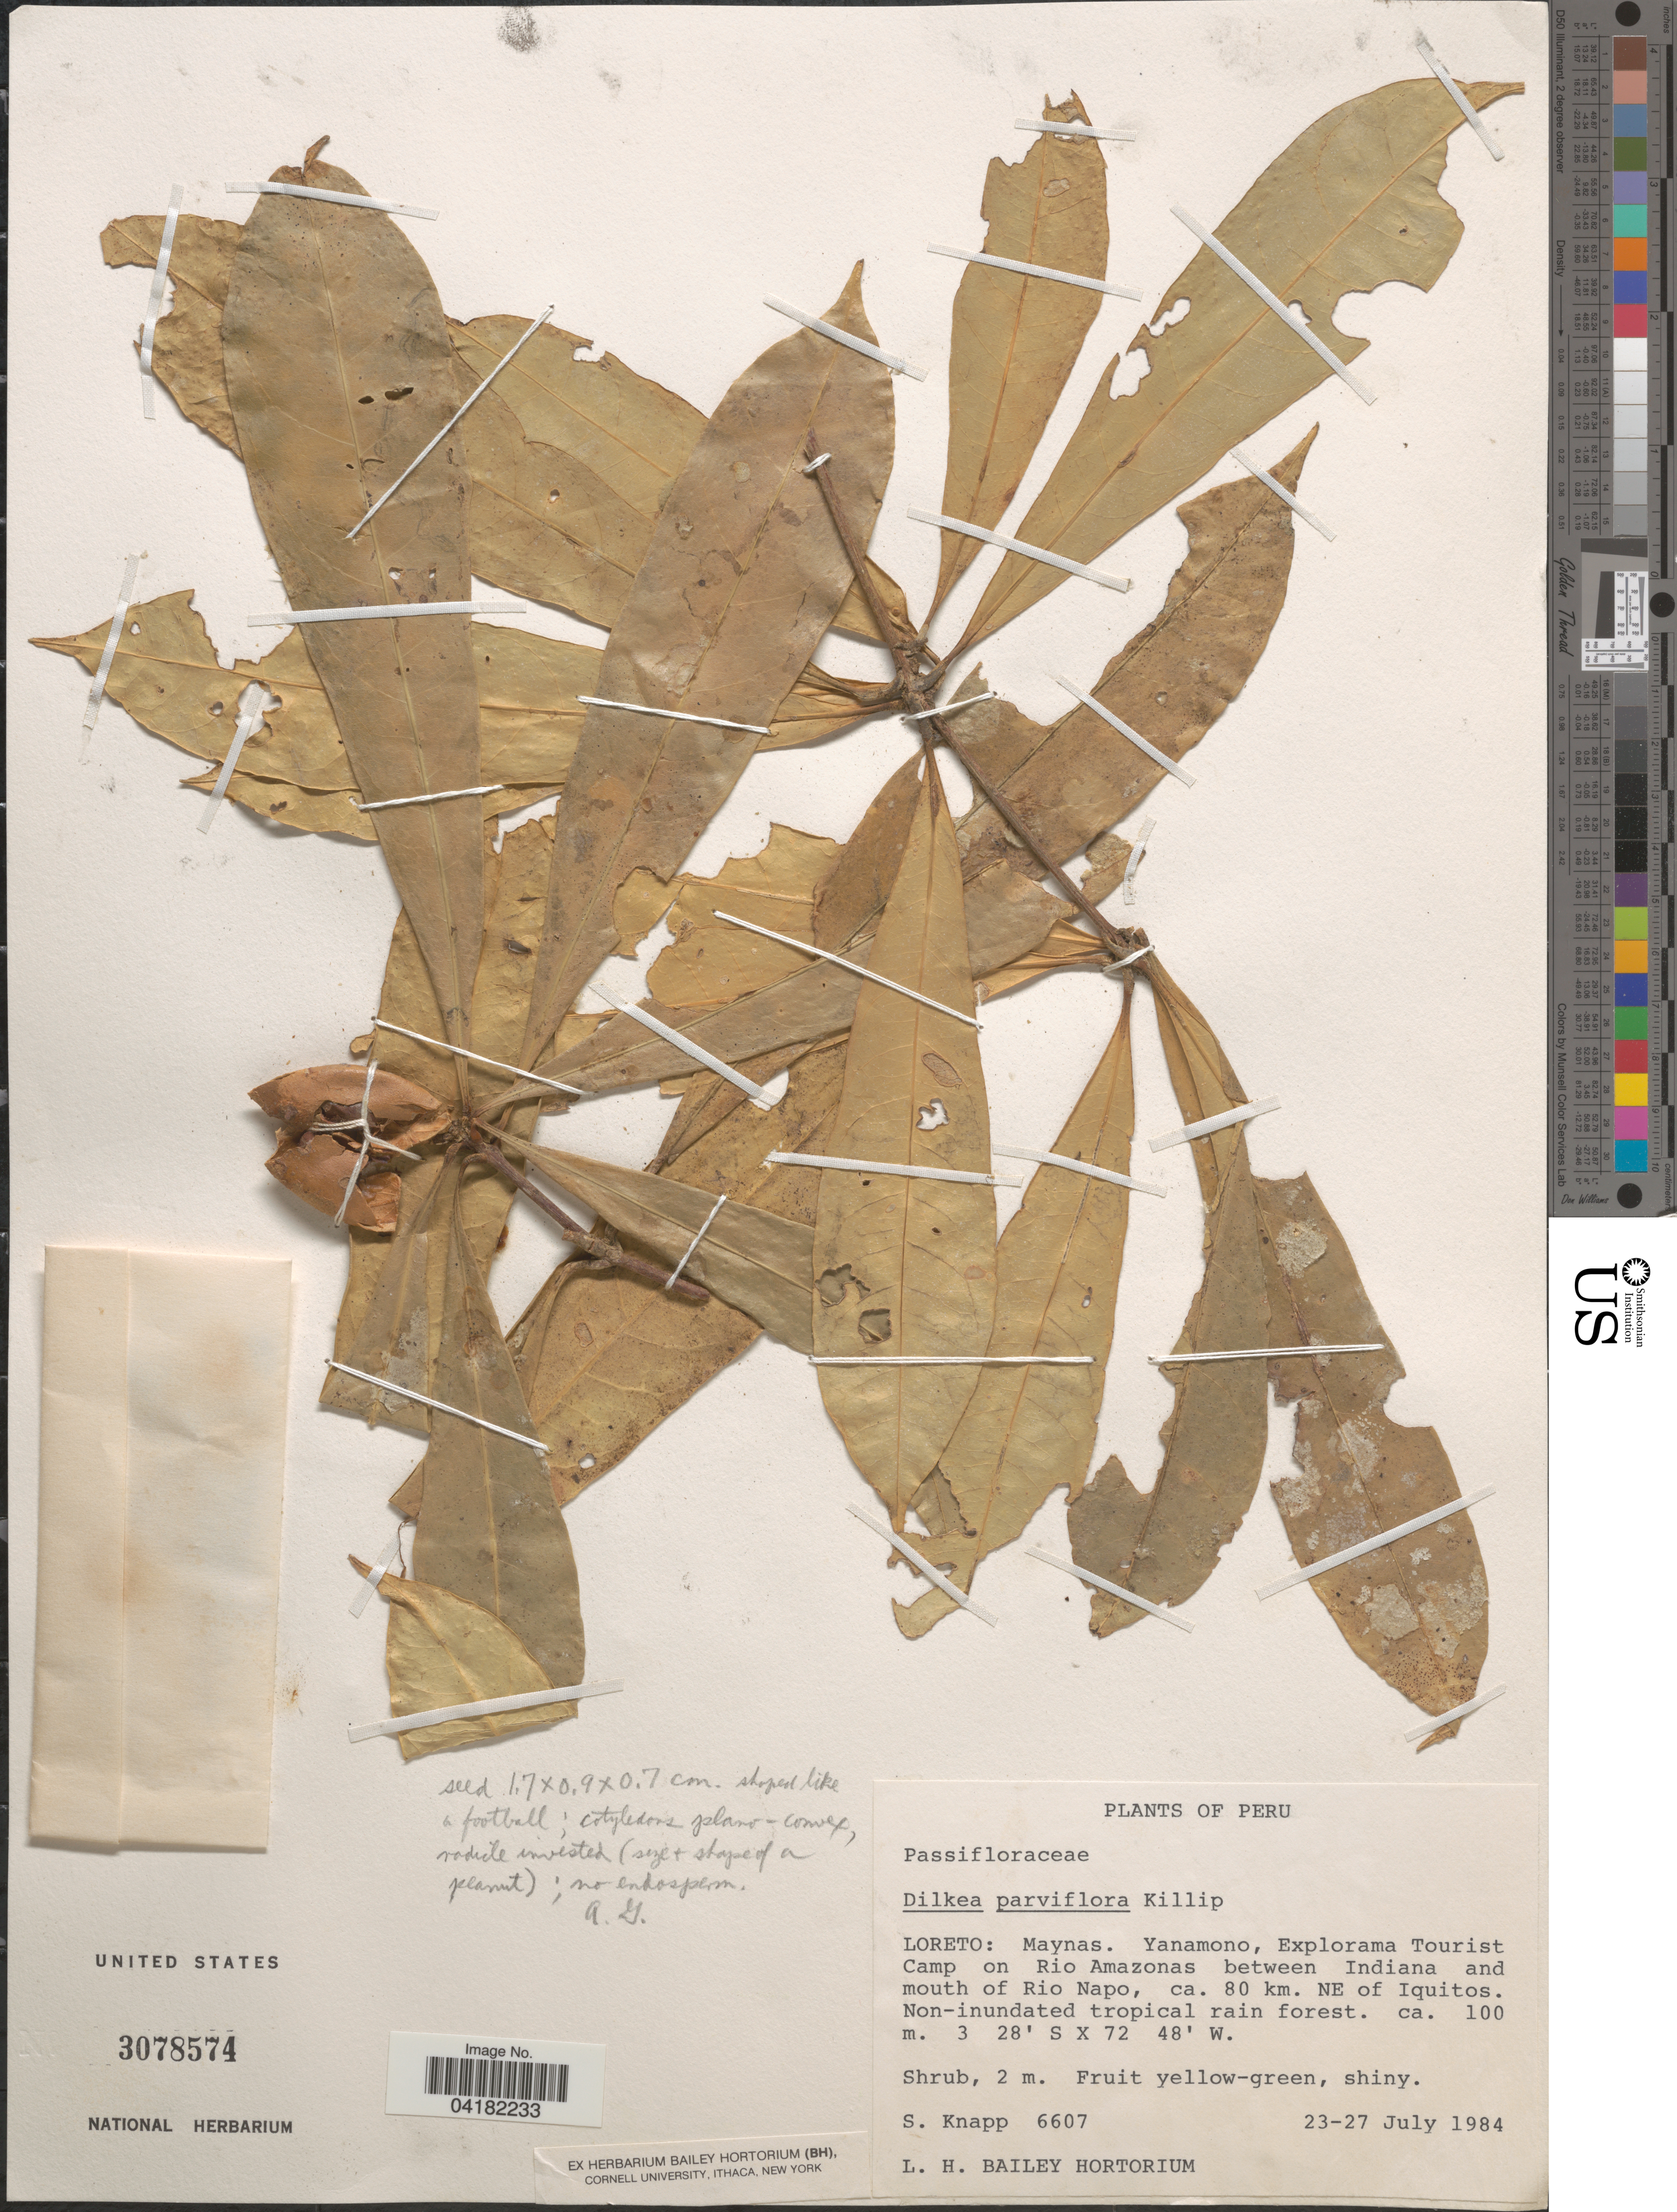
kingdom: Plantae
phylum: Tracheophyta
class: Magnoliopsida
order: Malpighiales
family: Passifloraceae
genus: Dilkea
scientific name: Dilkea parviflora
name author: Killip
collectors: S. Knapp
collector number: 6607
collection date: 1984-07-23/1984-07-27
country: Peru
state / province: Loreto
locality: Maynas. Yanamono, Explorama Tourist Camp on Rio Amazonas between Indiana and mouth of Rio Napo, ca. 80 km. NE of Iquitos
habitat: Non-inundated tropical rain forest.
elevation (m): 100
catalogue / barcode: US 3078574